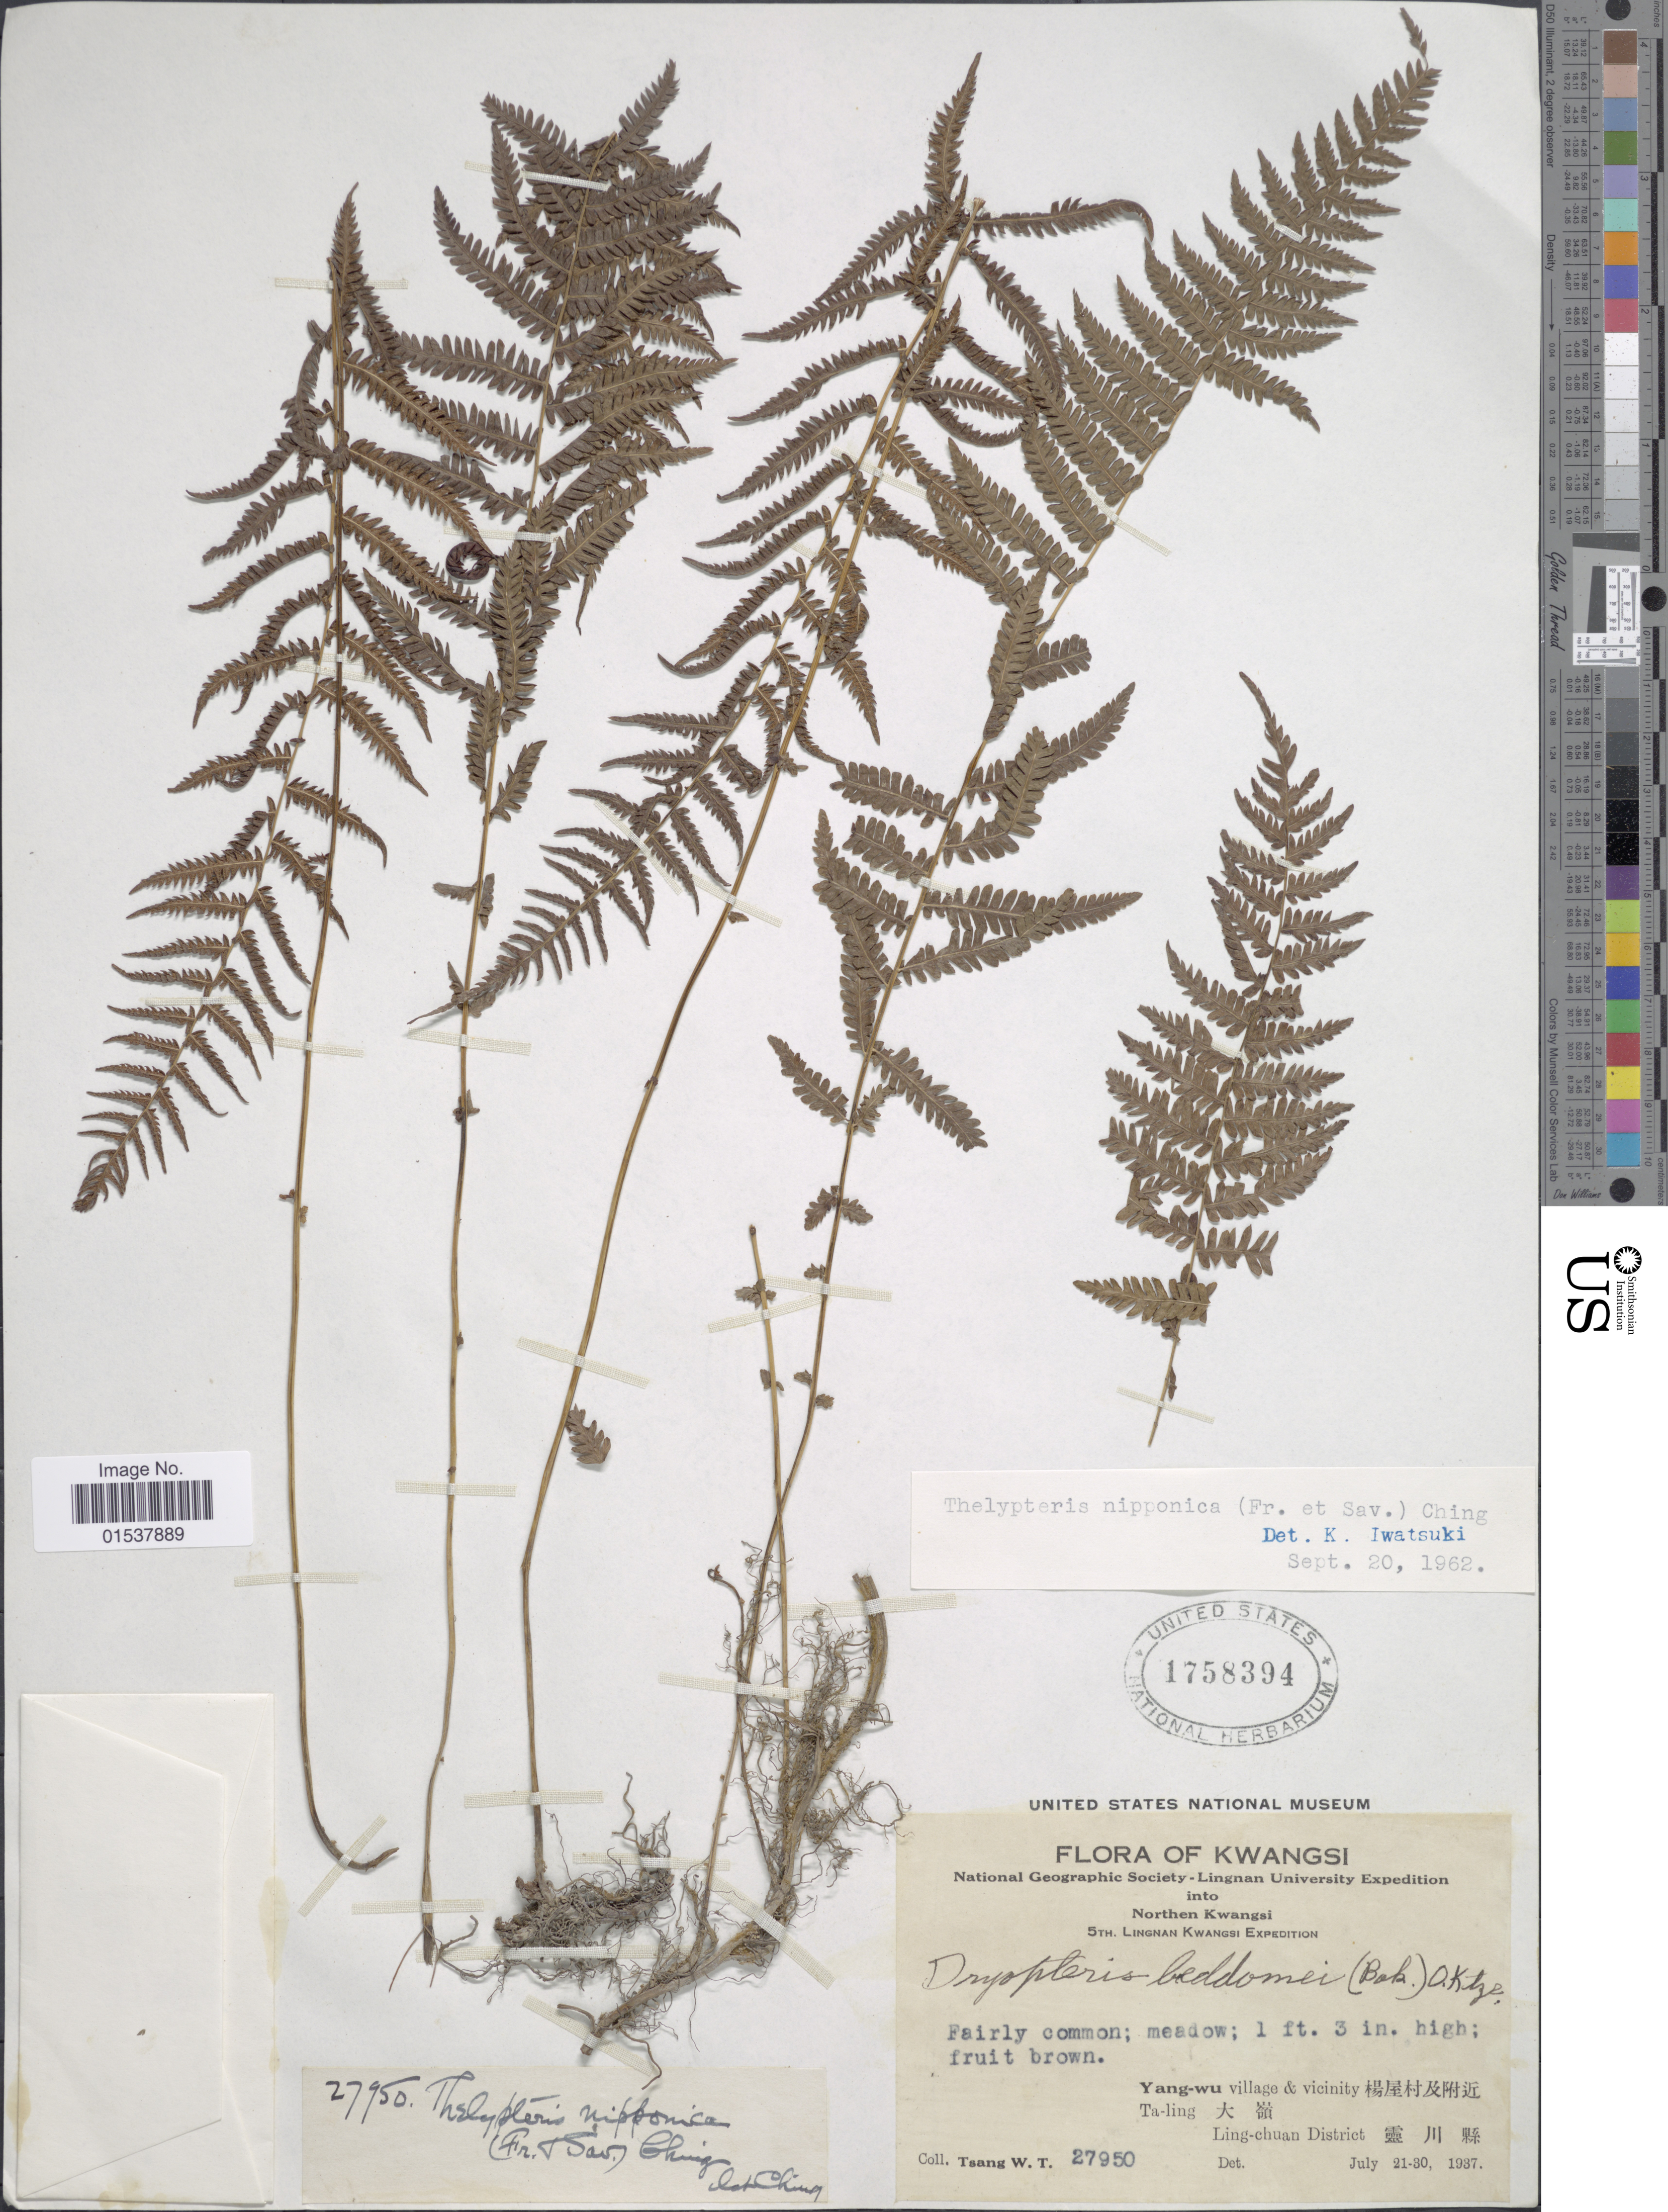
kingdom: Plantae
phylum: Tracheophyta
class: Polypodiopsida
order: Polypodiales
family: Thelypteridaceae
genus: Parathelypteris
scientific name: Parathelypteris nipponica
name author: (Franch. & Sav.) Ching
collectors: W. T. Tsang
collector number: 27950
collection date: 1937-07-21/1937-07-30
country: China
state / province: Guangxi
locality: Northern Kwangsi, Yang-wu village & vicinity, Ta-ling, Ling-chuan District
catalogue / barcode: US 1758394